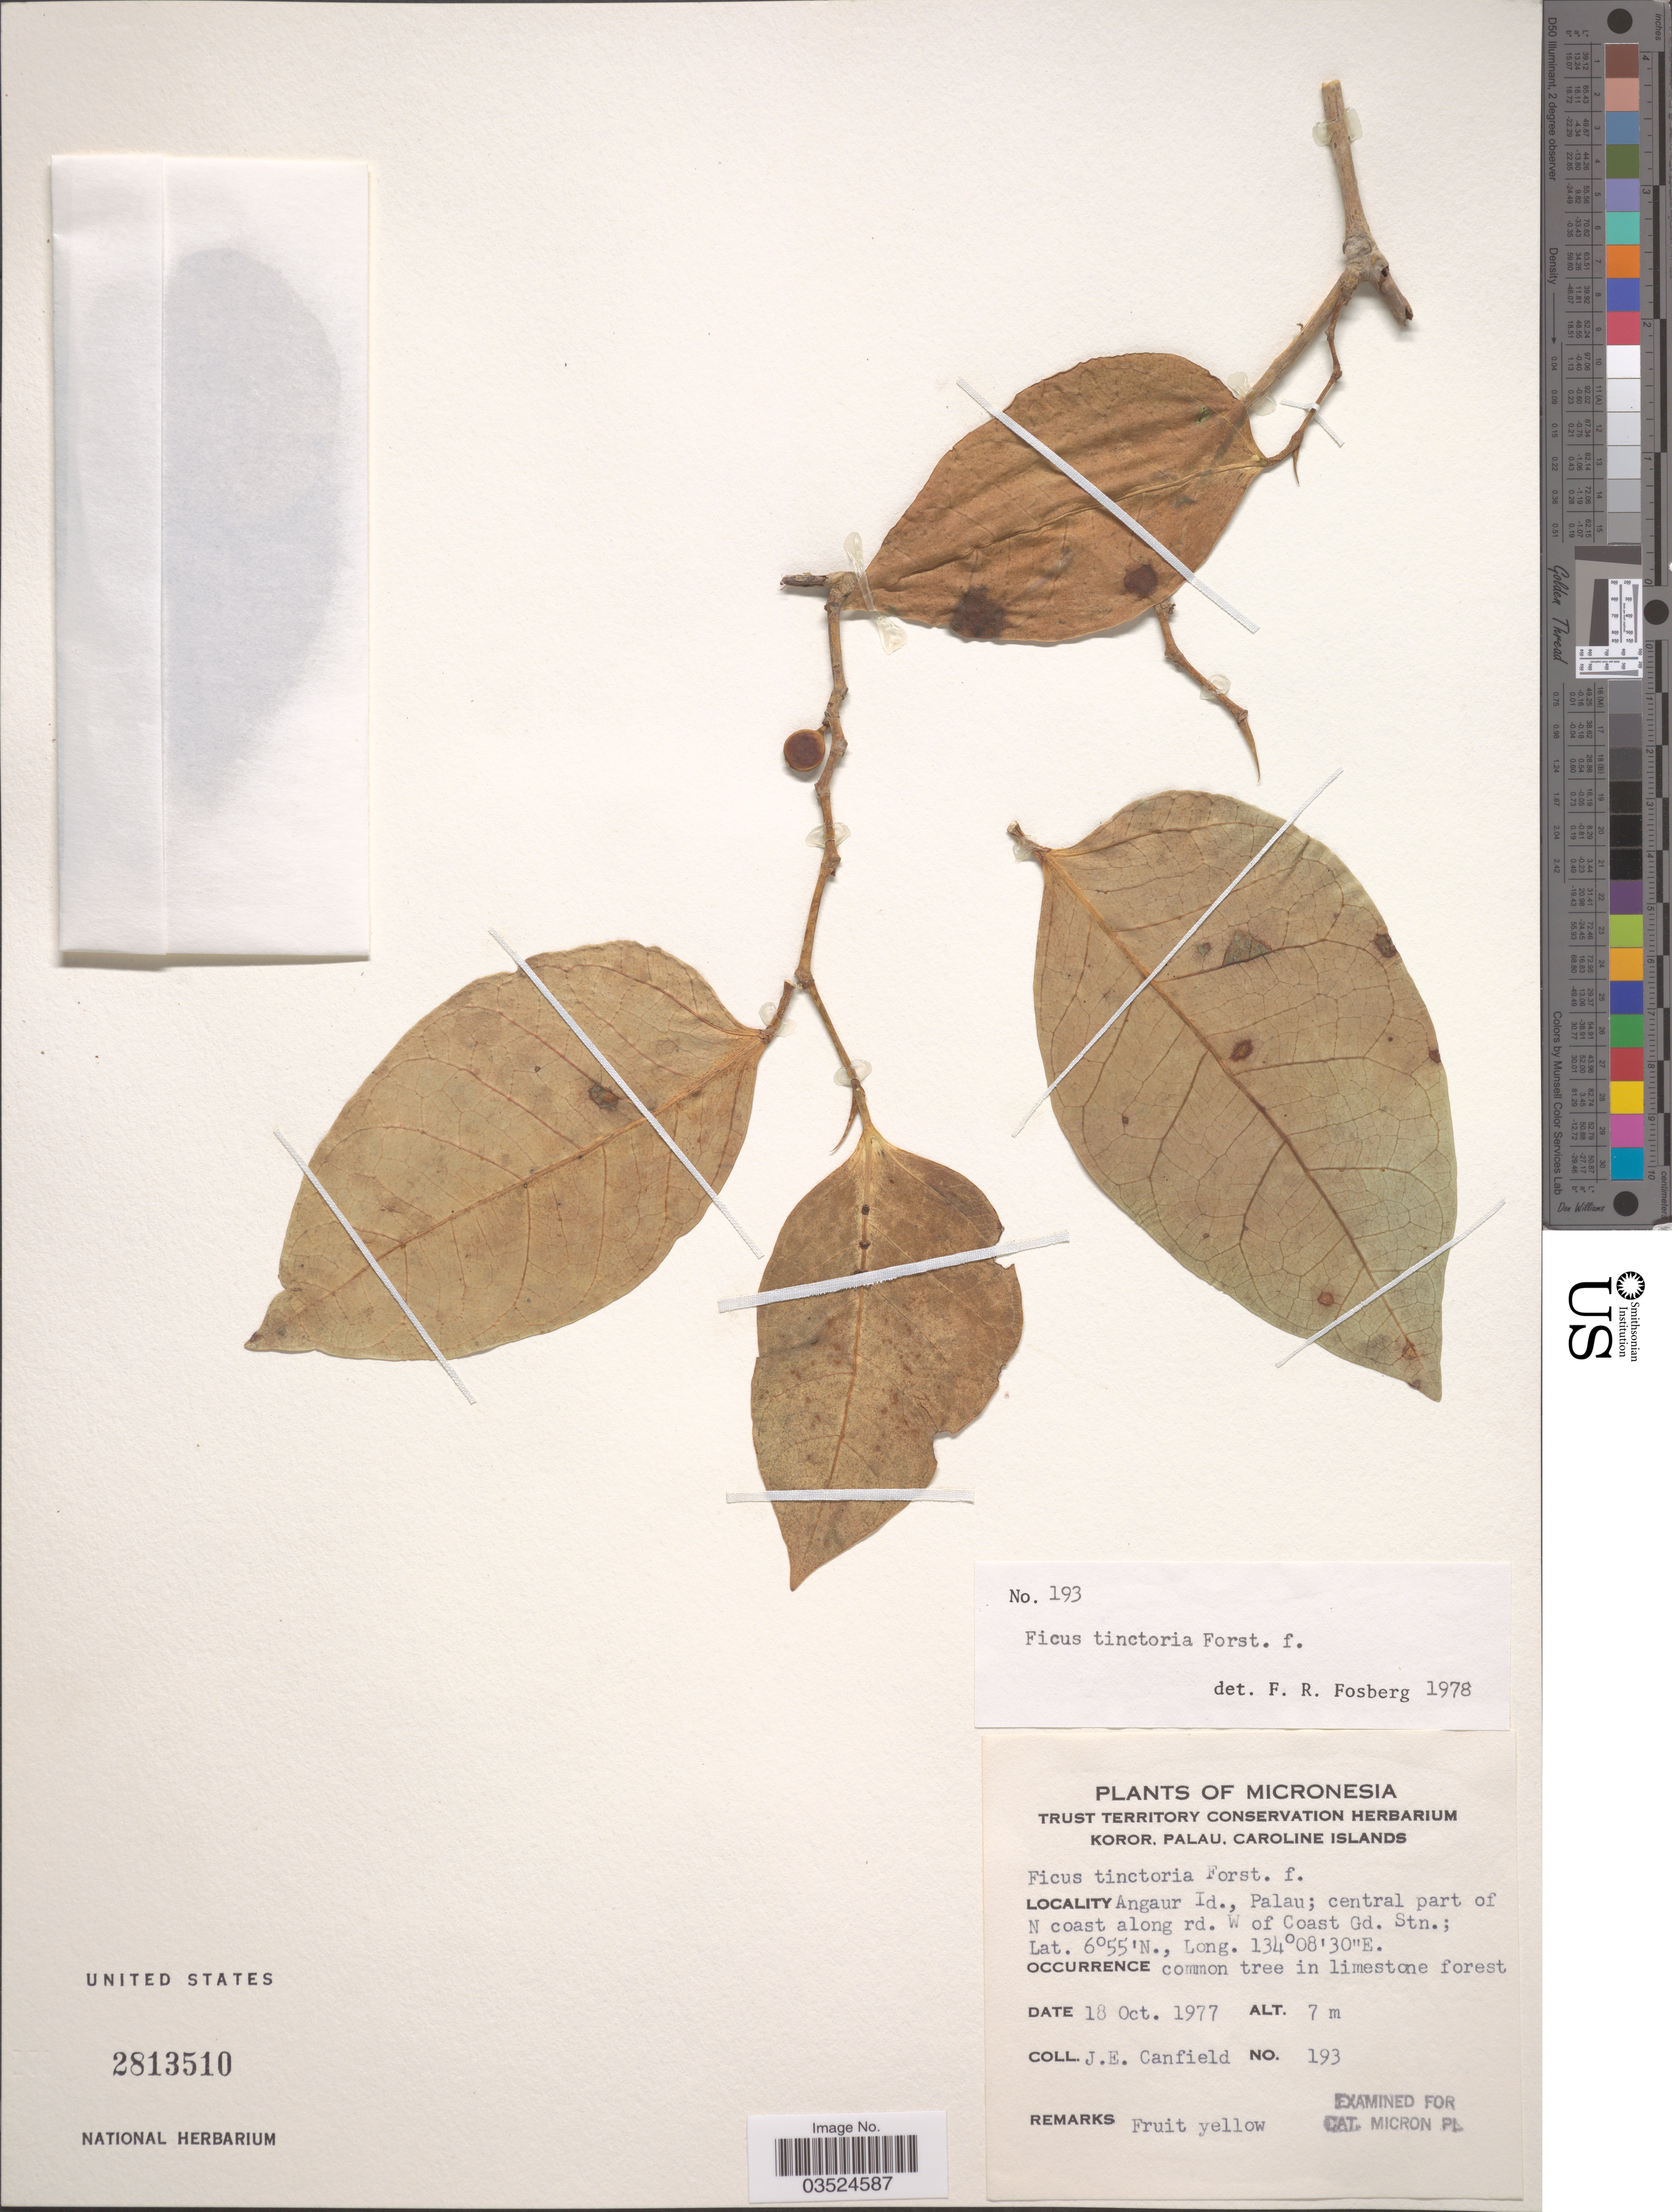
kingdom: Plantae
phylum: Tracheophyta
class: Magnoliopsida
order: Rosales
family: Moraceae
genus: Ficus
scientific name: Ficus tinctoria var. neoebudarum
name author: (Summerh.) Fosberg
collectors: J. E. Canfield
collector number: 193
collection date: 1977-10-18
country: Palau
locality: Micronesia. Angaur Id., Palau; central part of N coast along rd. W of Coast Gd. Stn.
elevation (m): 7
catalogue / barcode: US 2813510